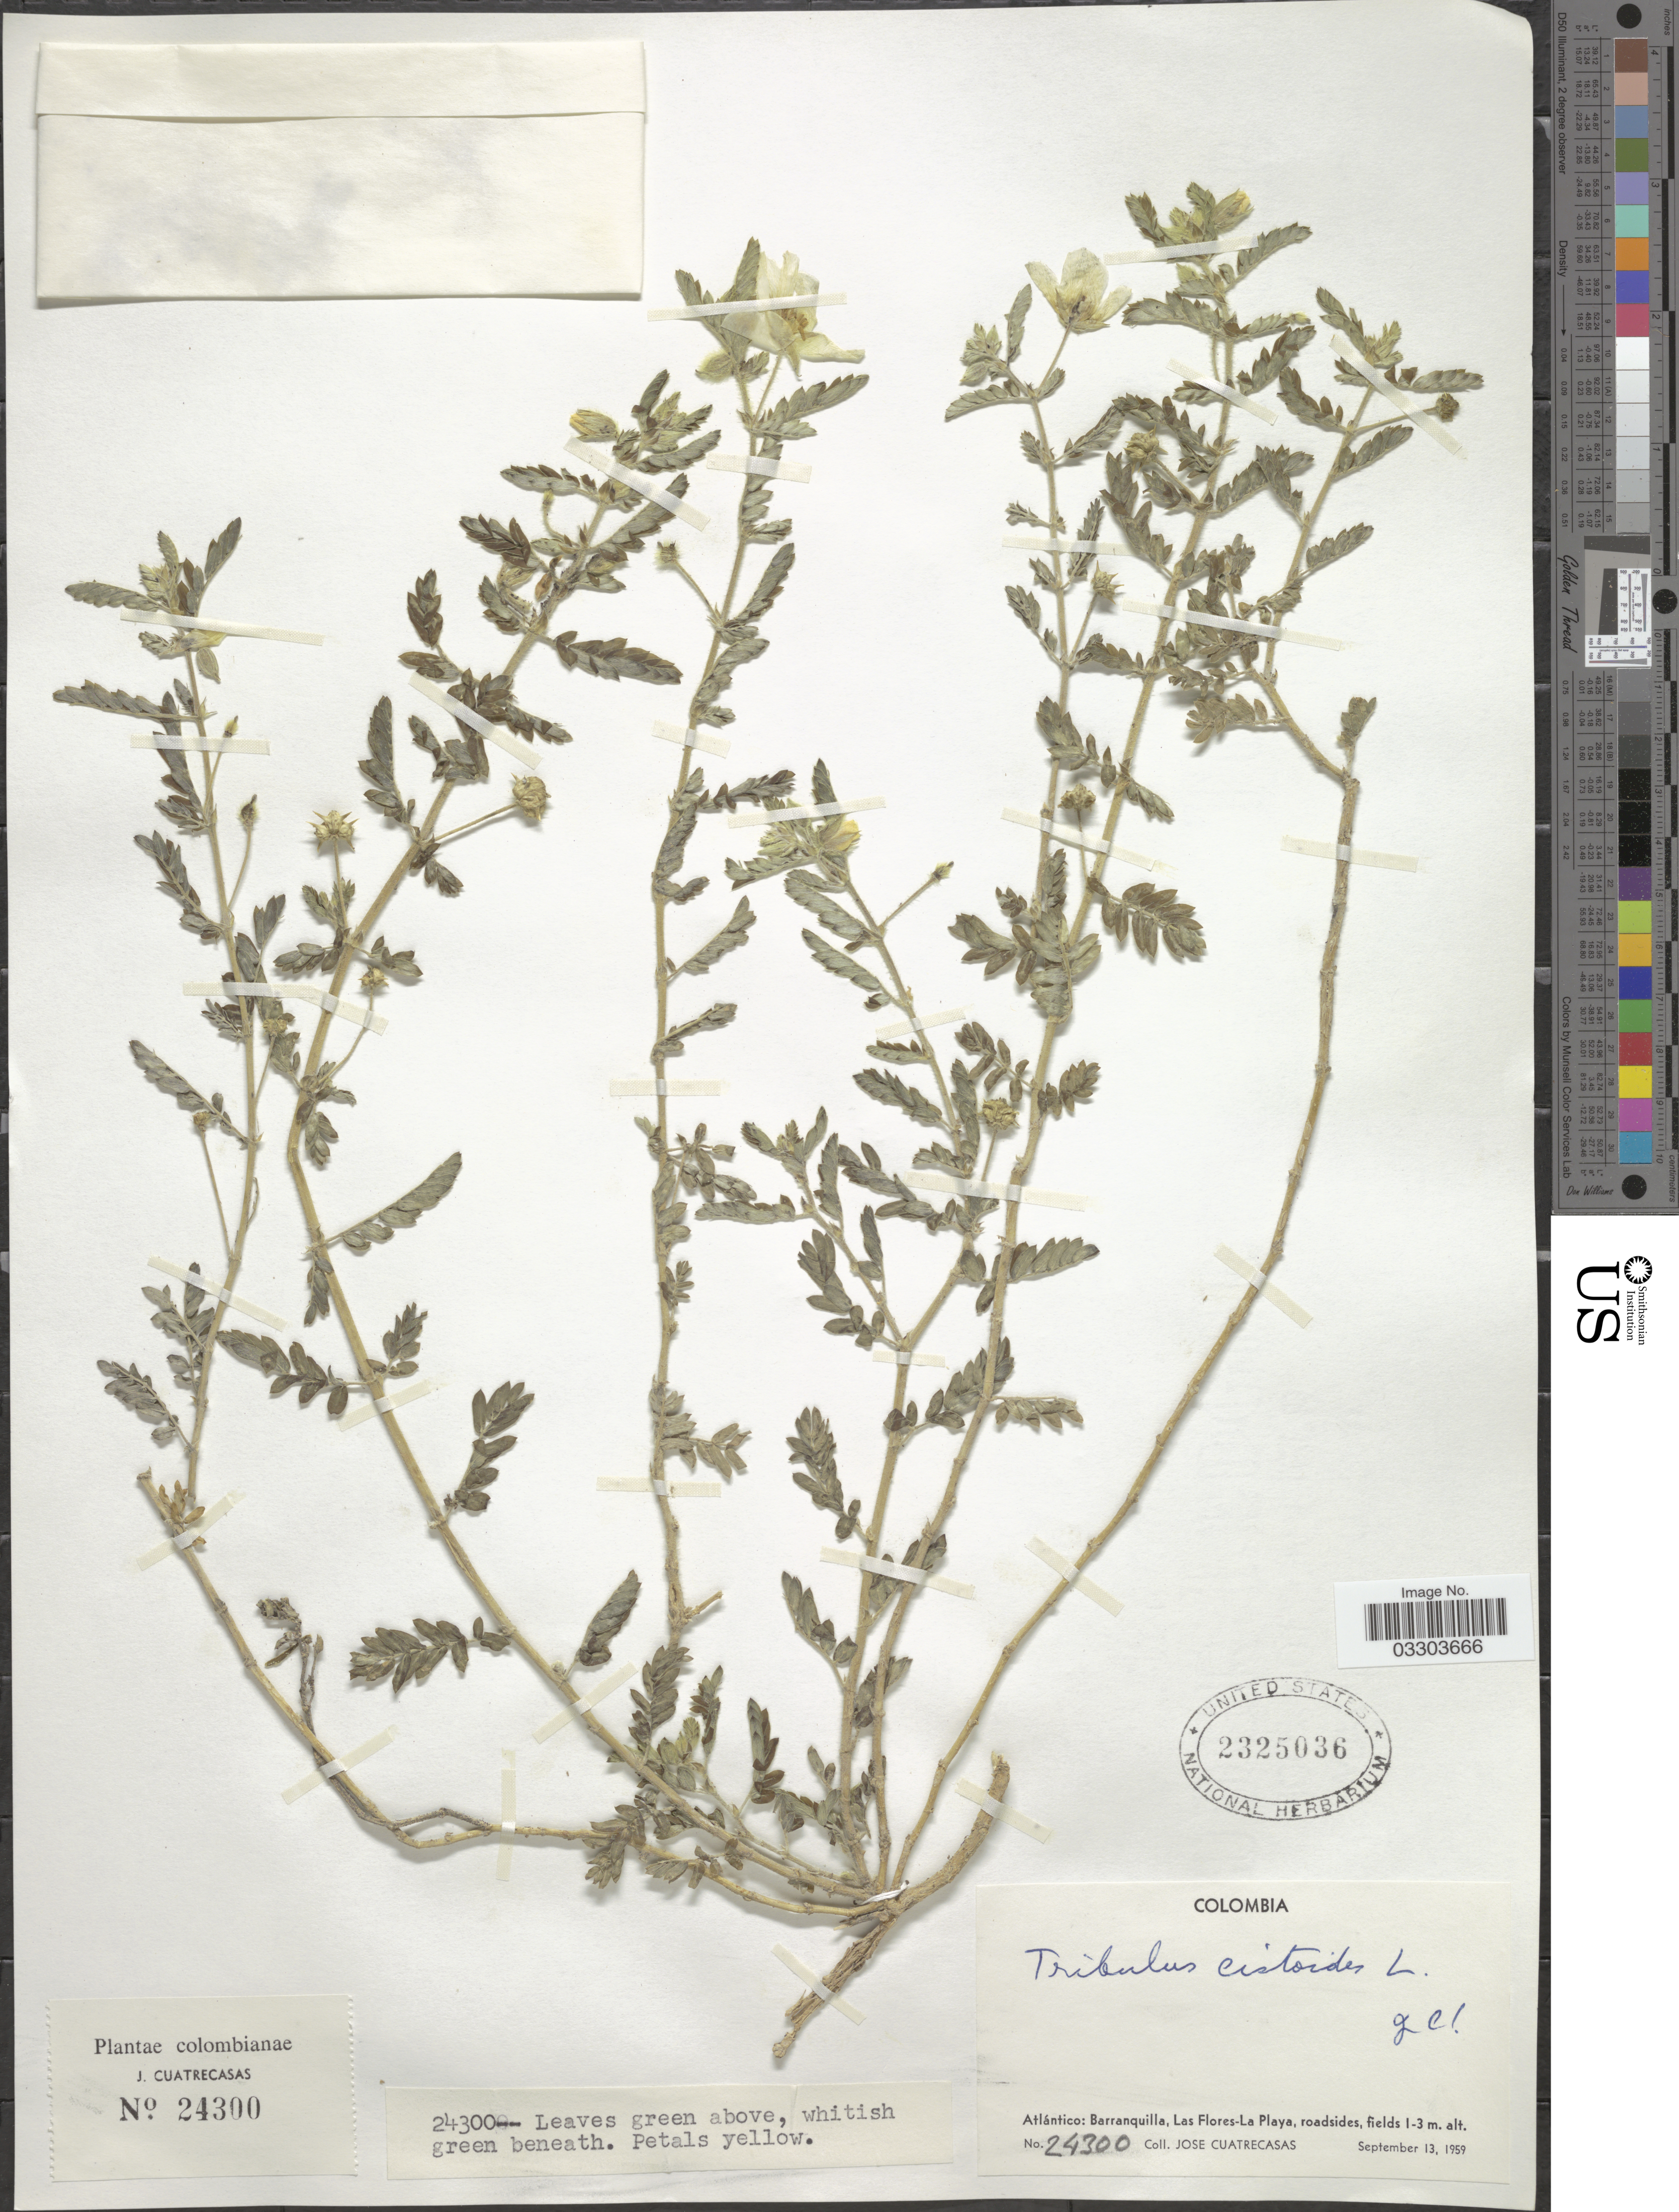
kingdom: Plantae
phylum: Tracheophyta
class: Magnoliopsida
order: Zygophyllales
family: Zygophyllaceae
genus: Tribulus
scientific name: Tribulus cistoides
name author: L.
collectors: J. Cuatrecasas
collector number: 24300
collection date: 1959-09-13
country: Colombia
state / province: Atlántico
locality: Barranquilla, Las Flores-La Playa, roadsides.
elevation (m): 1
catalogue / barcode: US 2325036